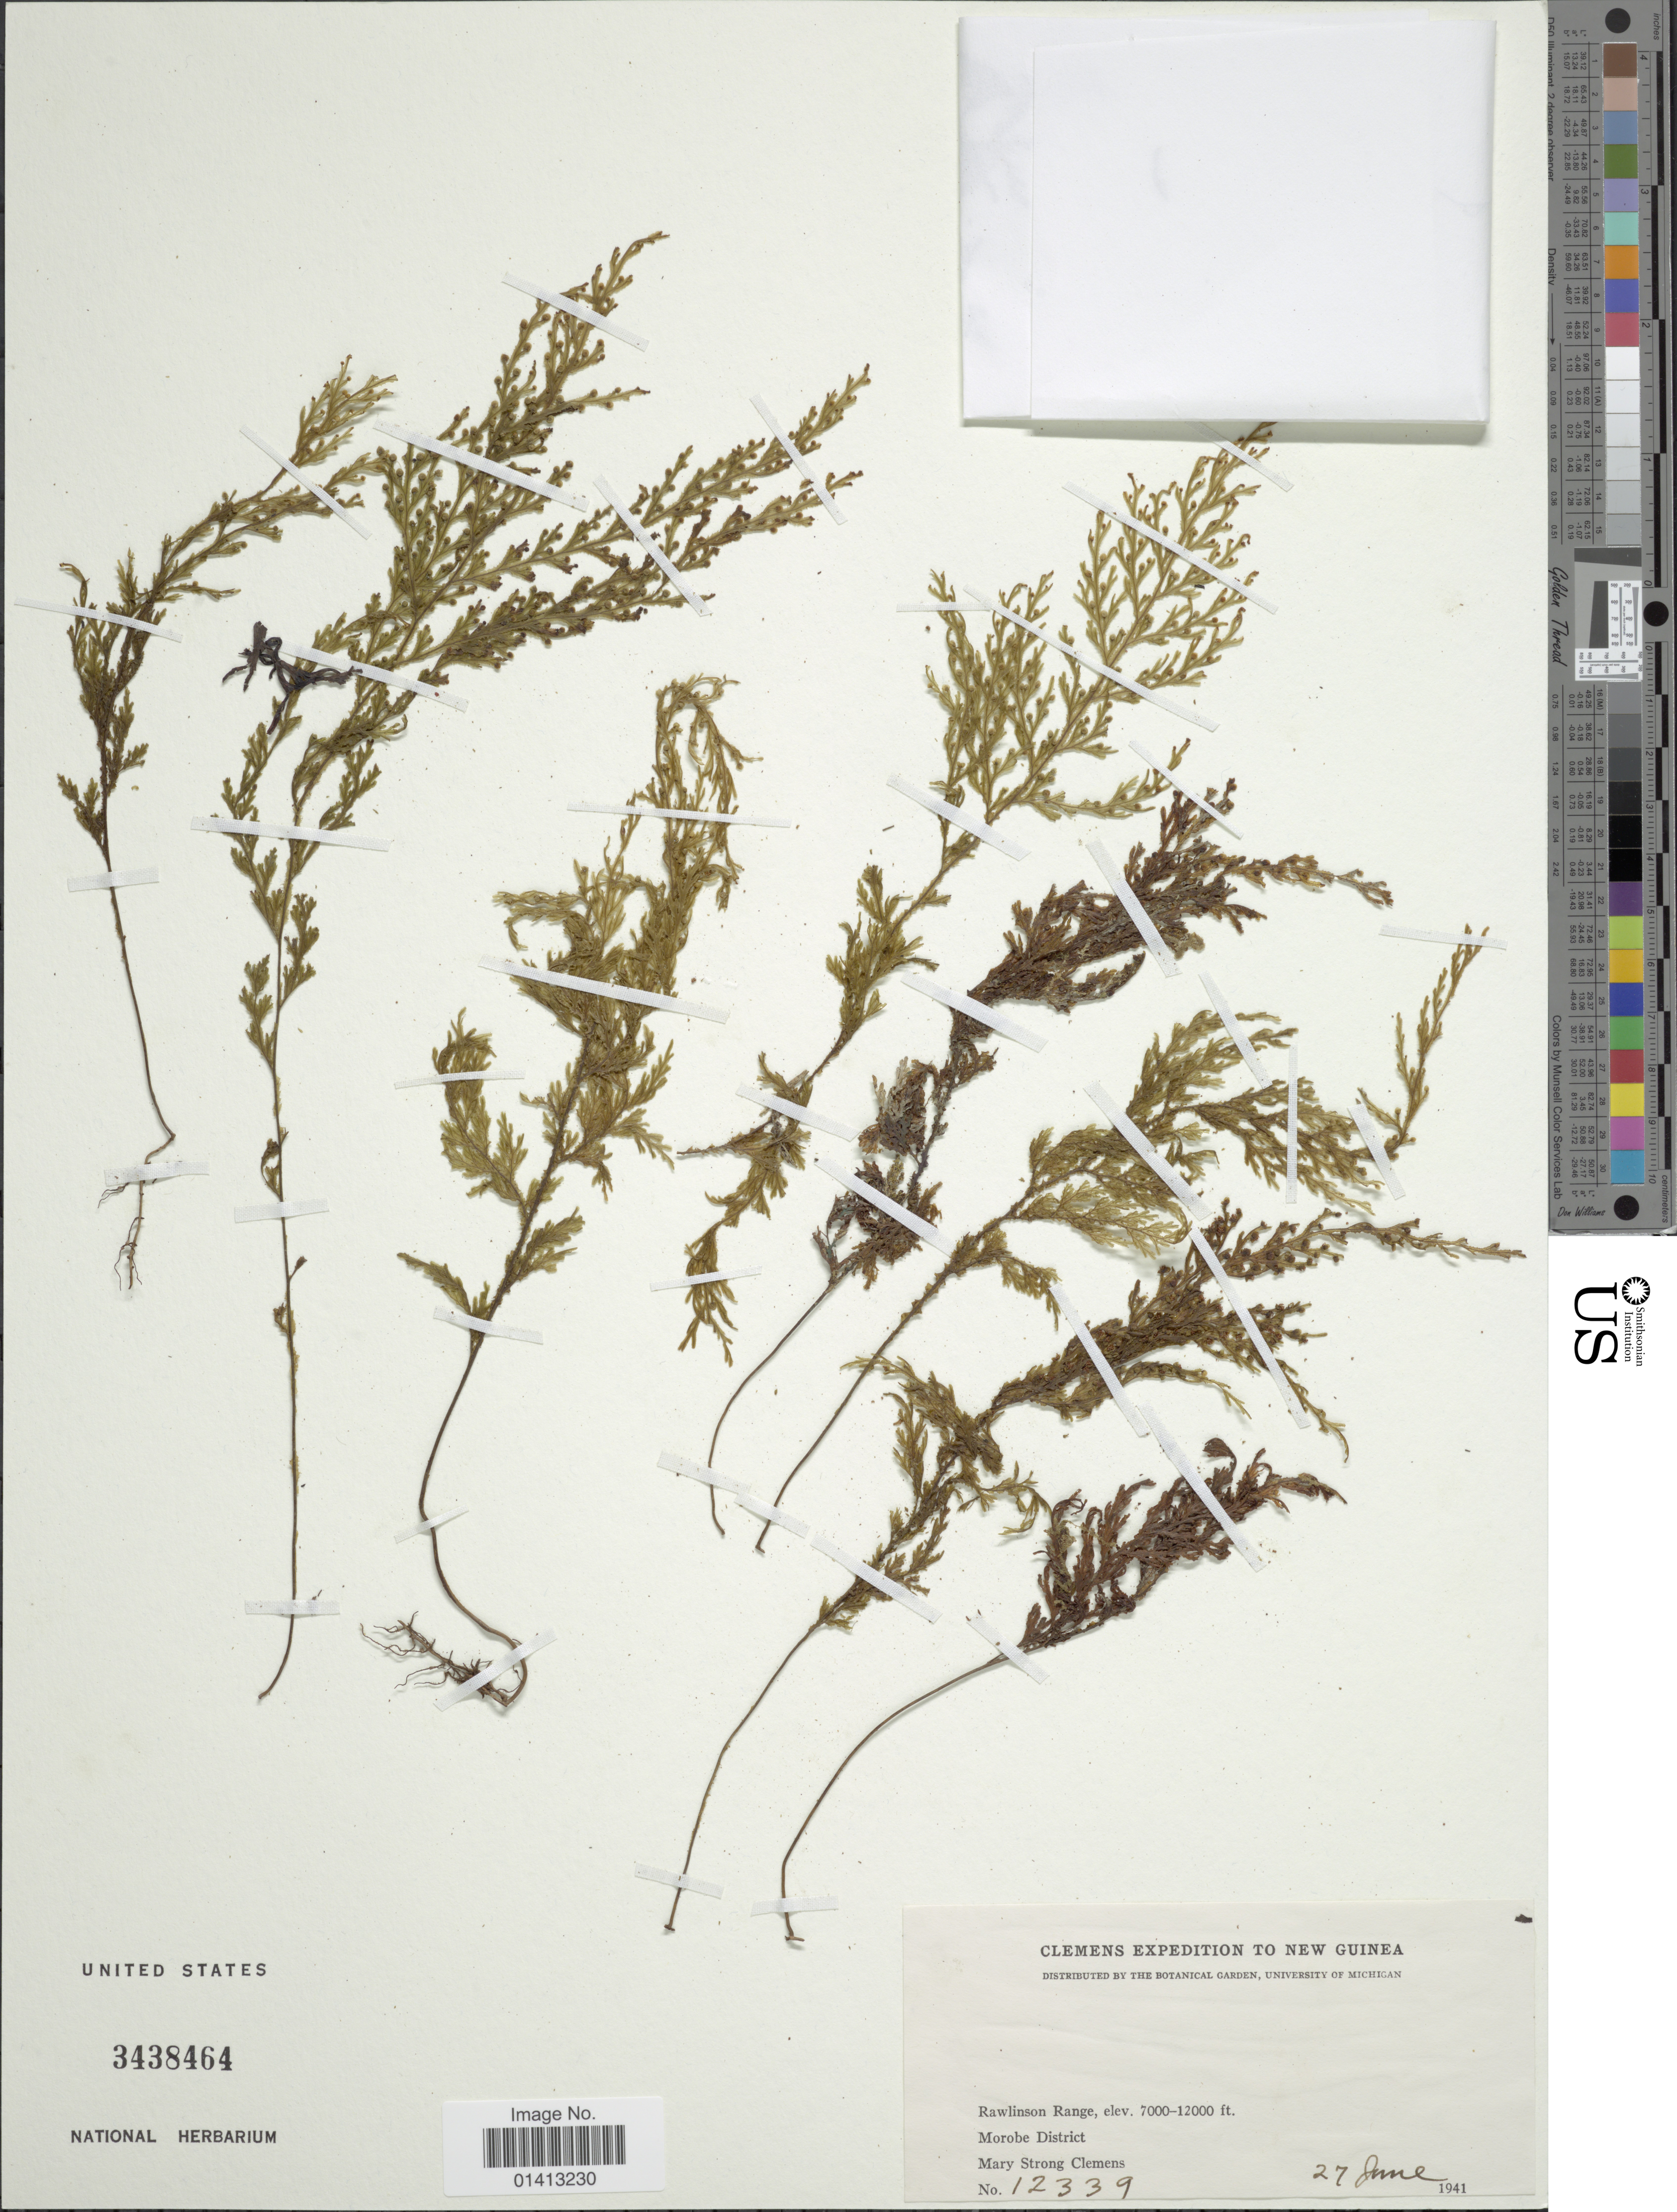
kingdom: Plantae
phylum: Tracheophyta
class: Polypodiopsida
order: Hymenophyllales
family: Hymenophyllaceae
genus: Crepidomanes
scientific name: Crepidomanes sp.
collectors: M. S. Clemens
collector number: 12339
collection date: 1941-06-27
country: Papua New Guinea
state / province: Morobe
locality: Rawlinson Range, Morobe District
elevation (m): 2134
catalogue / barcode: US 3438464